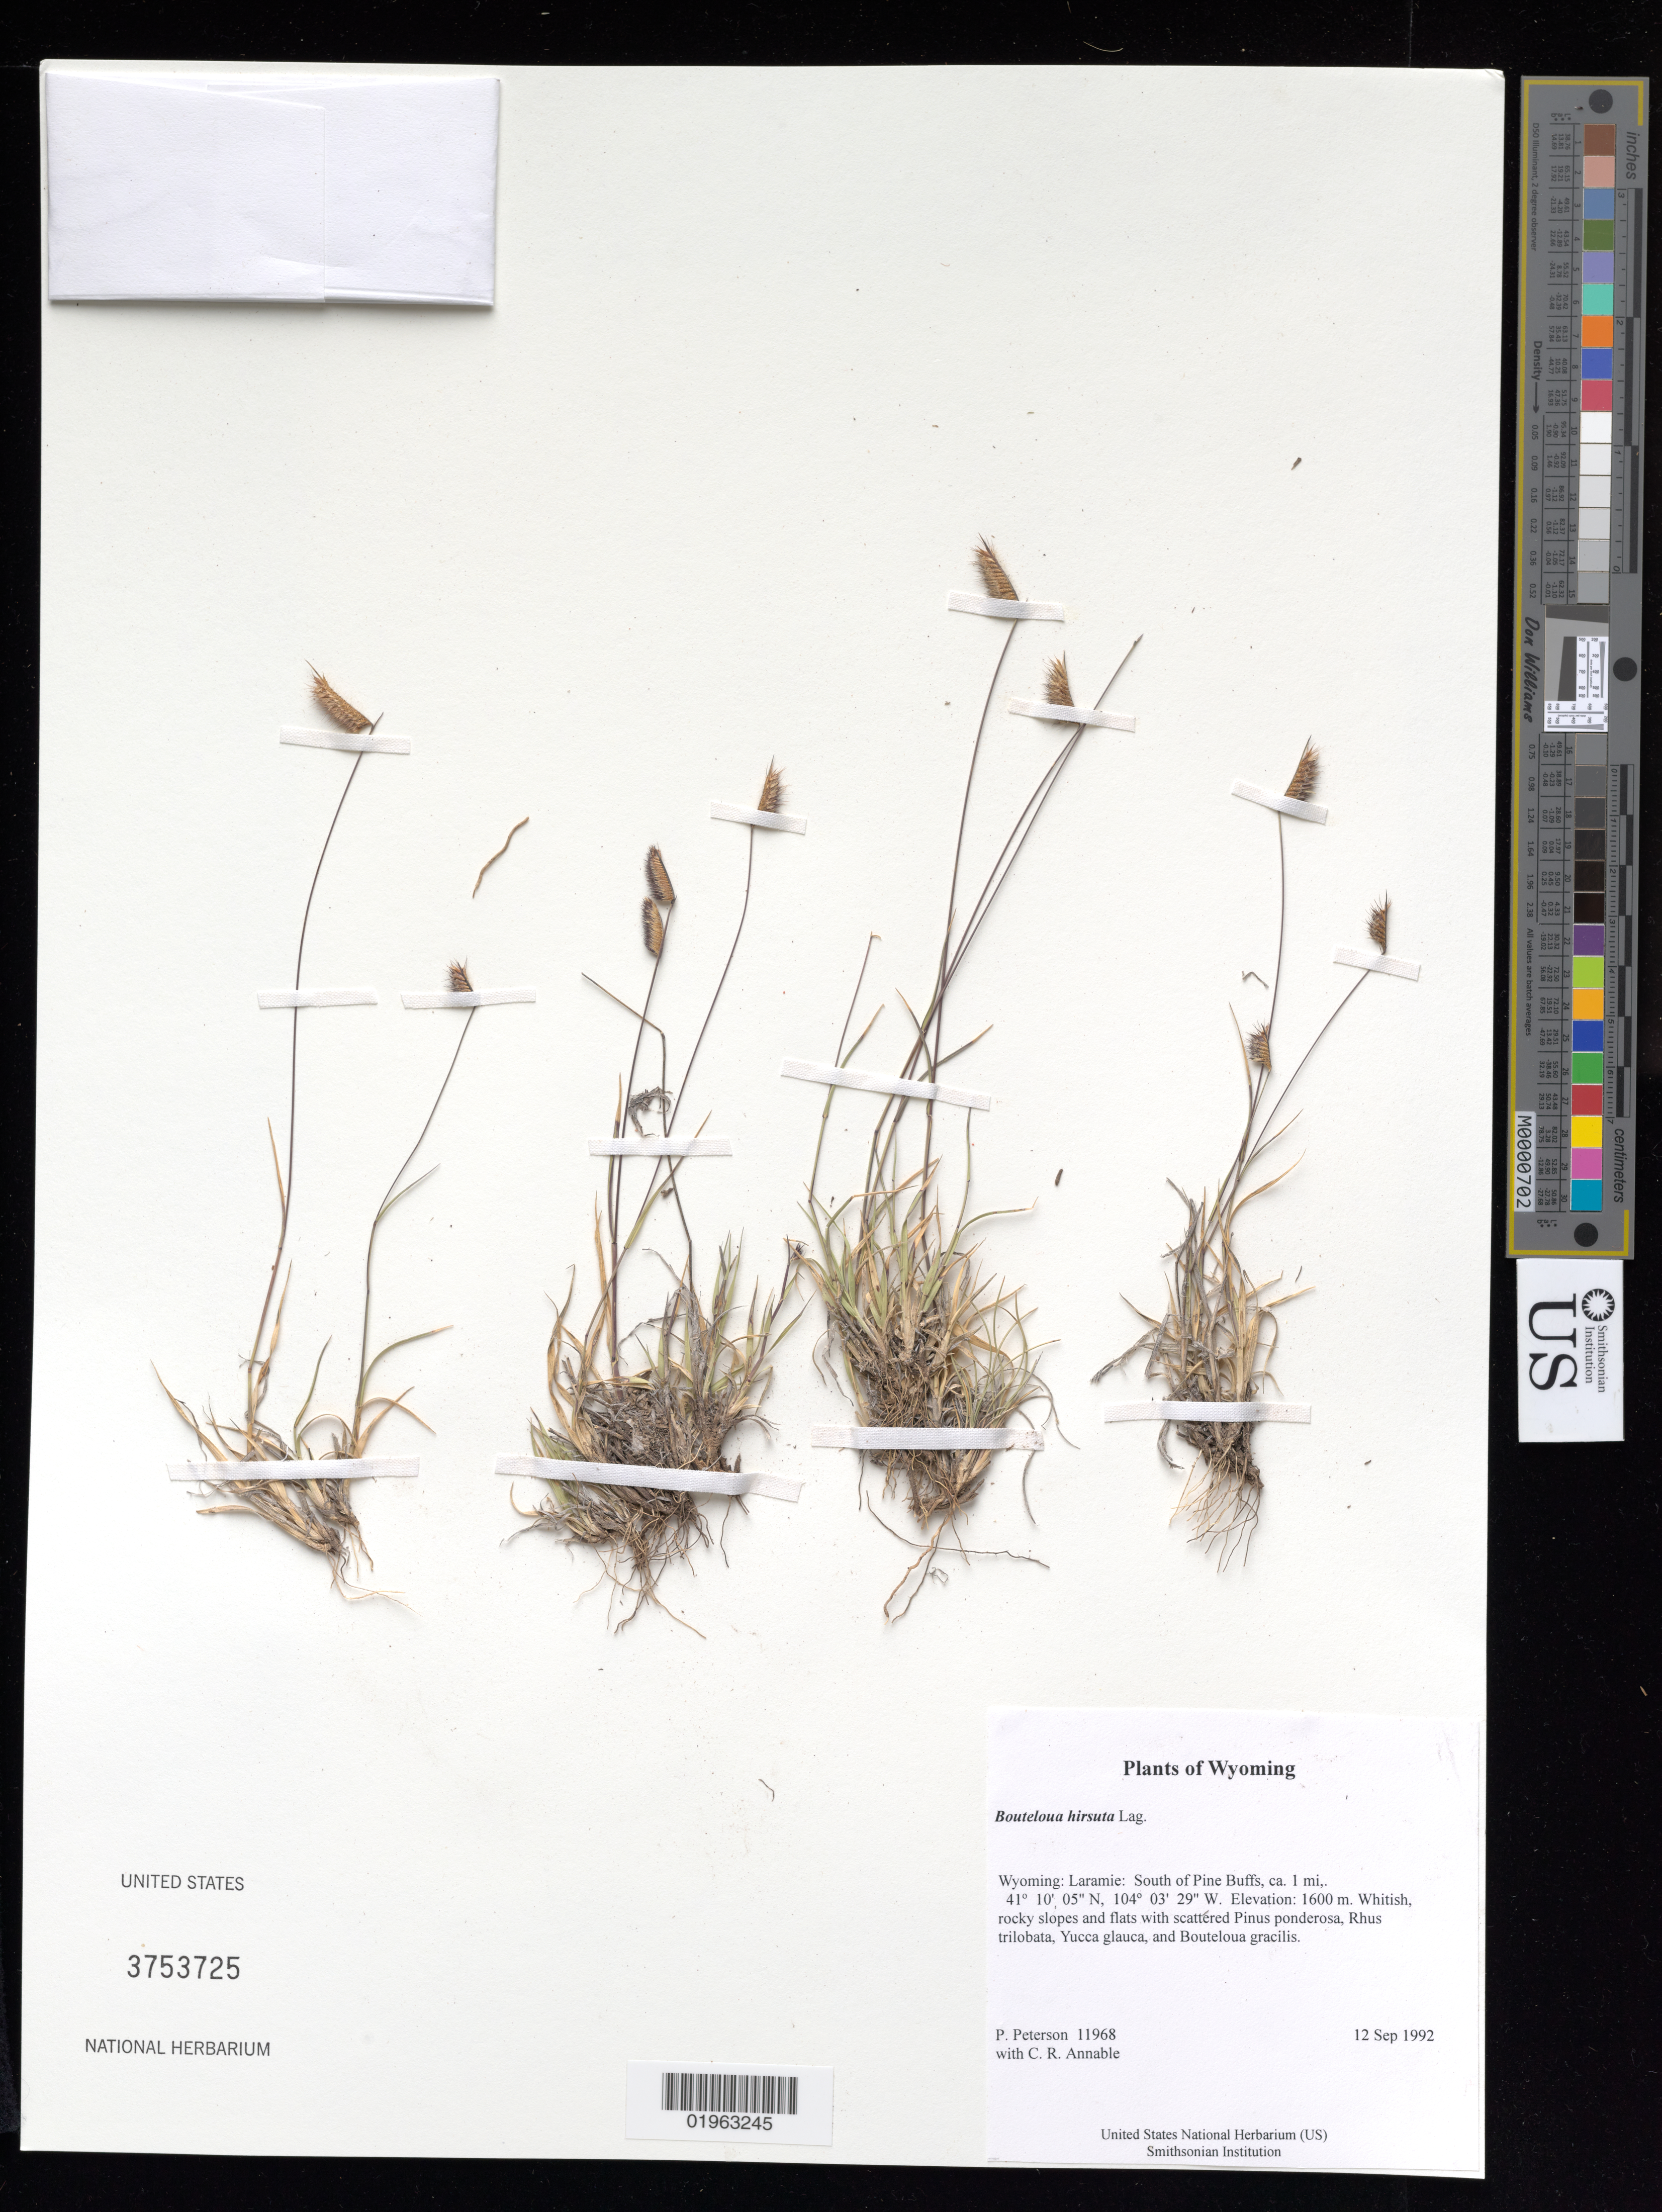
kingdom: Plantae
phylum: Tracheophyta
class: Liliopsida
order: Poales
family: Poaceae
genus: Bouteloua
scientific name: Bouteloua hirsuta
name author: Lag.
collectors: P. M. Peterson & C. R. Annable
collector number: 11968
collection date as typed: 12 Sep 1992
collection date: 1992-09-12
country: United States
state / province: Wyoming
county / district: Laramie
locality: South of Pine Buffs, ca. 1 mi,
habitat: Whitish, rocky slopes and flats with scattered Pinus ponderosa, Rhus trilobata, Yucca glauca, and Bouteloua gracilis.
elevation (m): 1600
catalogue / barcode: US 3753725